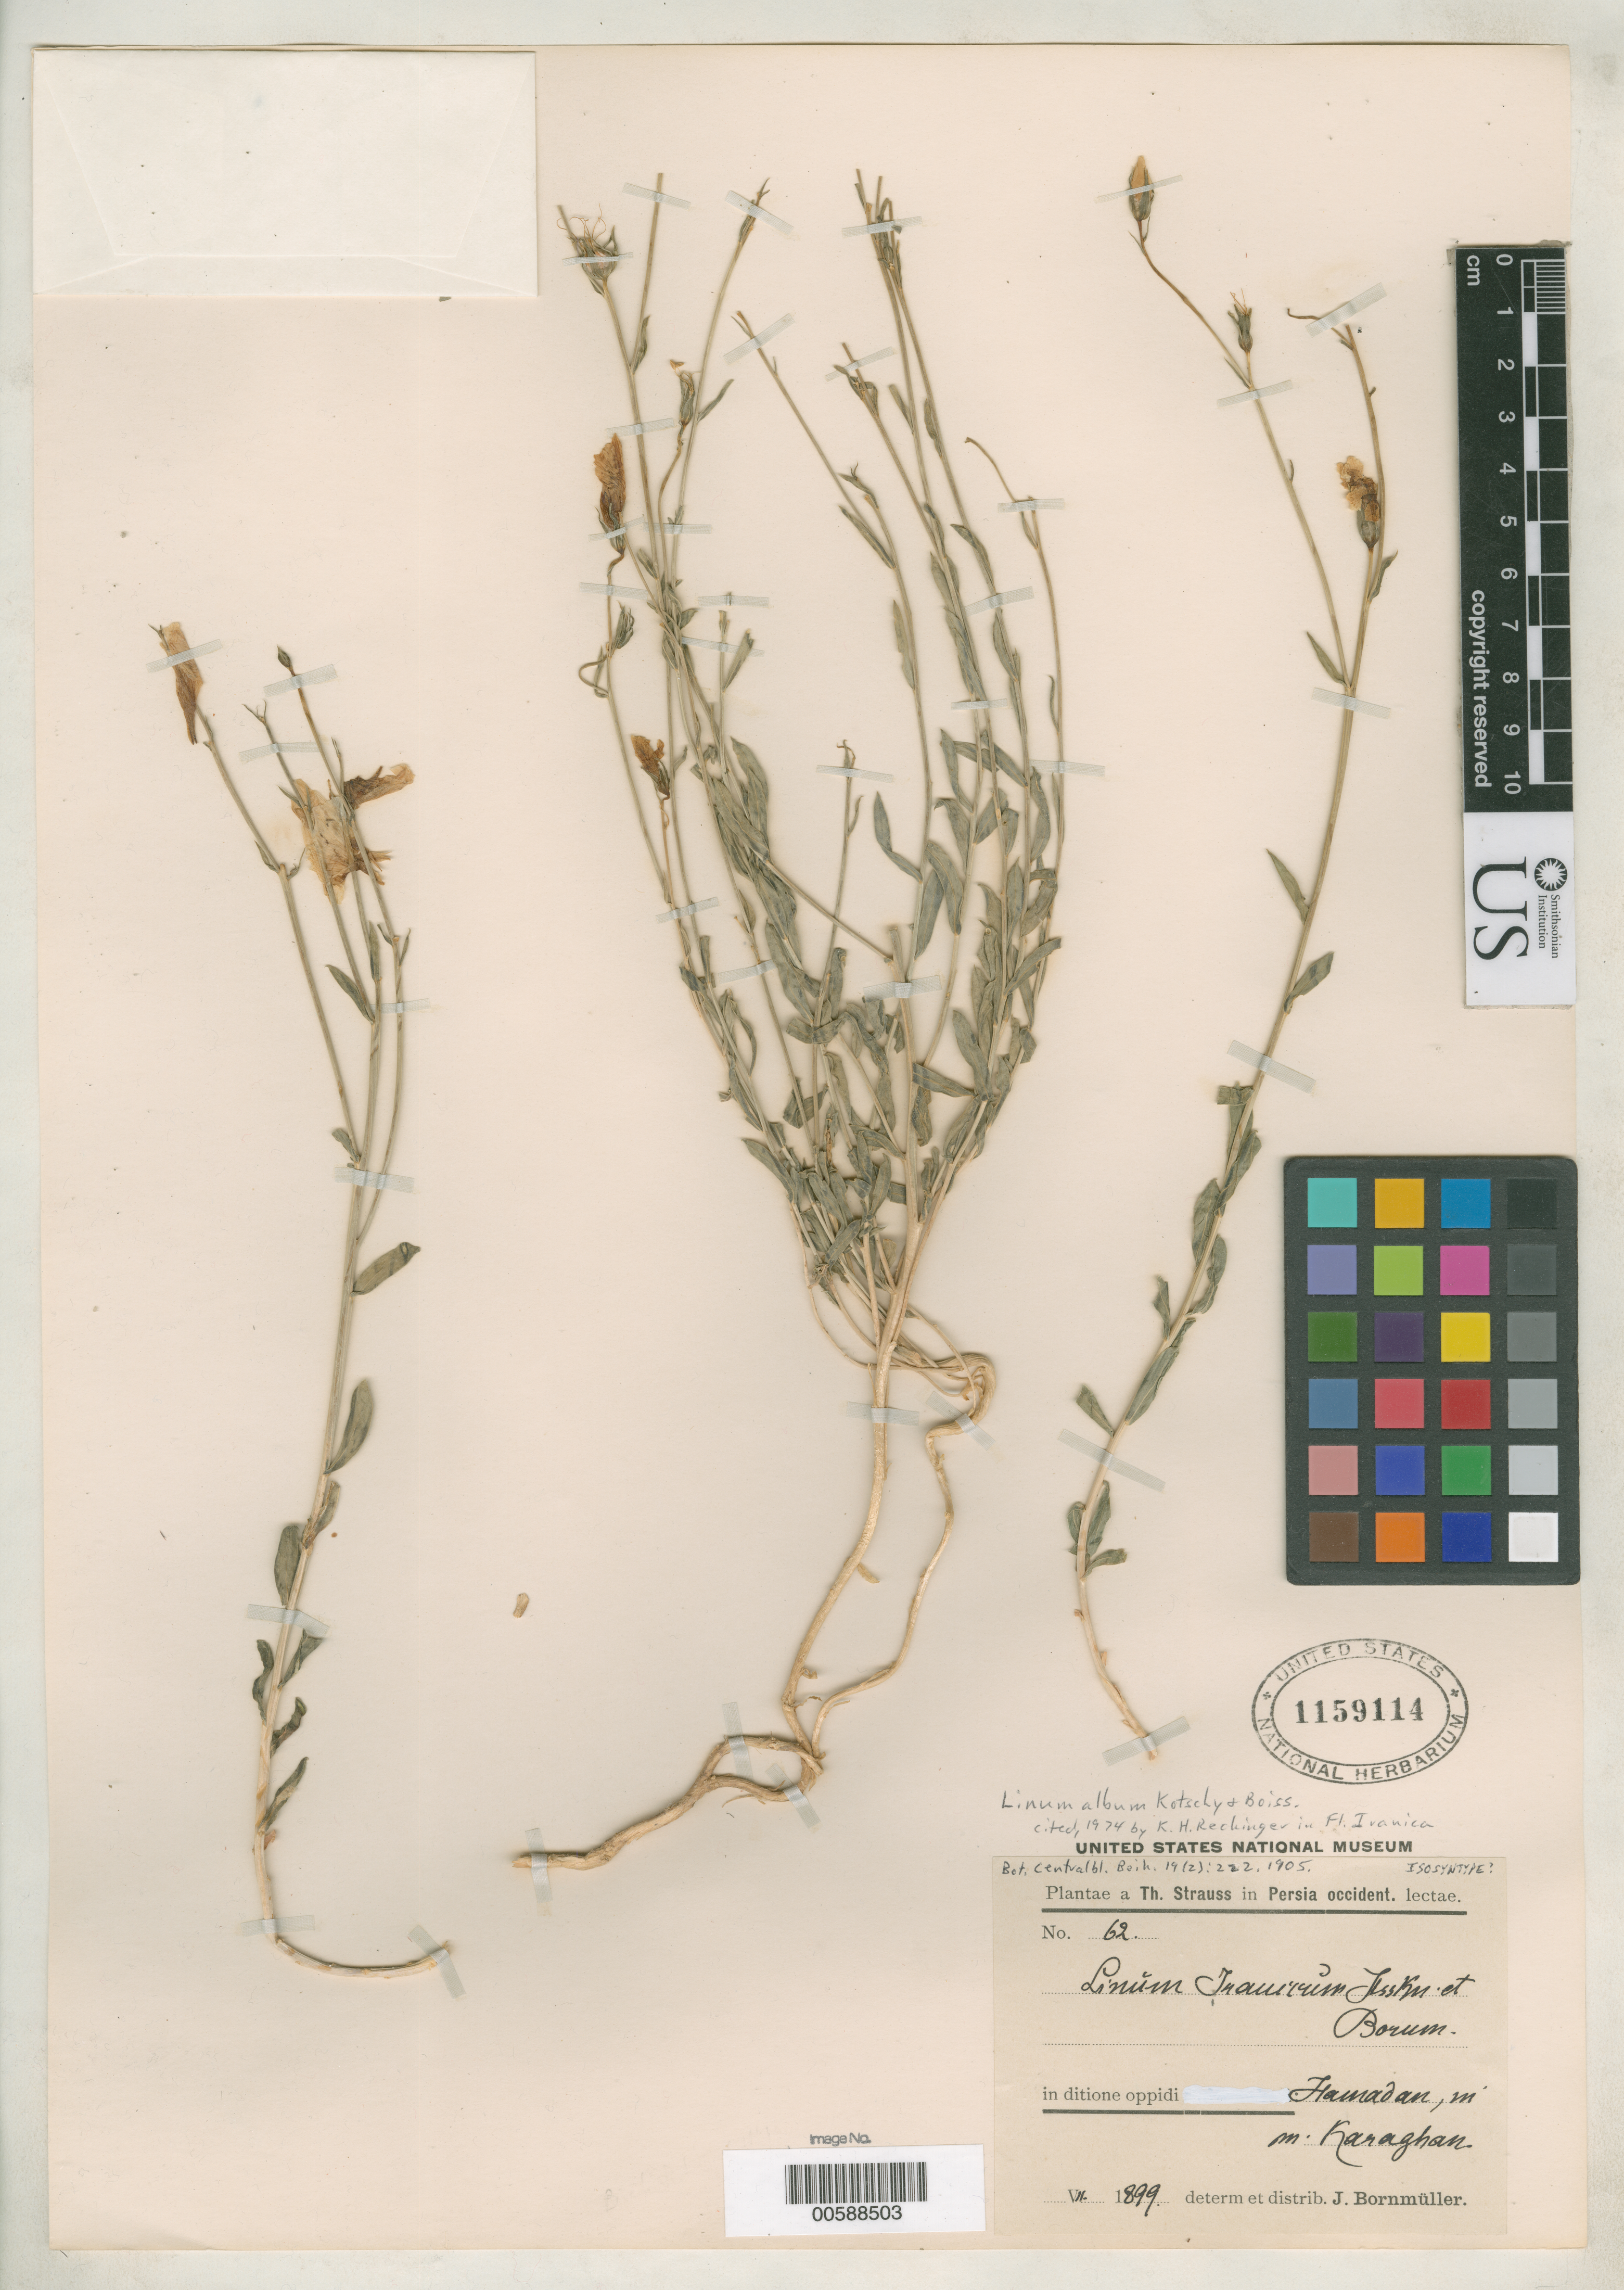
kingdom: Plantae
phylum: Tracheophyta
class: Magnoliopsida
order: Malpighiales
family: Linaceae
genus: Linum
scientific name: Linum iranicum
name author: Hausskn. ex Bornm.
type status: Possible Isosyntype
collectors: J. Bornmüller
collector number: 62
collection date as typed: Jul 1899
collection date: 1899-07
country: Iran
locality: In ditione oppidi Hamadan, m. Karaghan.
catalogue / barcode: US 1159114